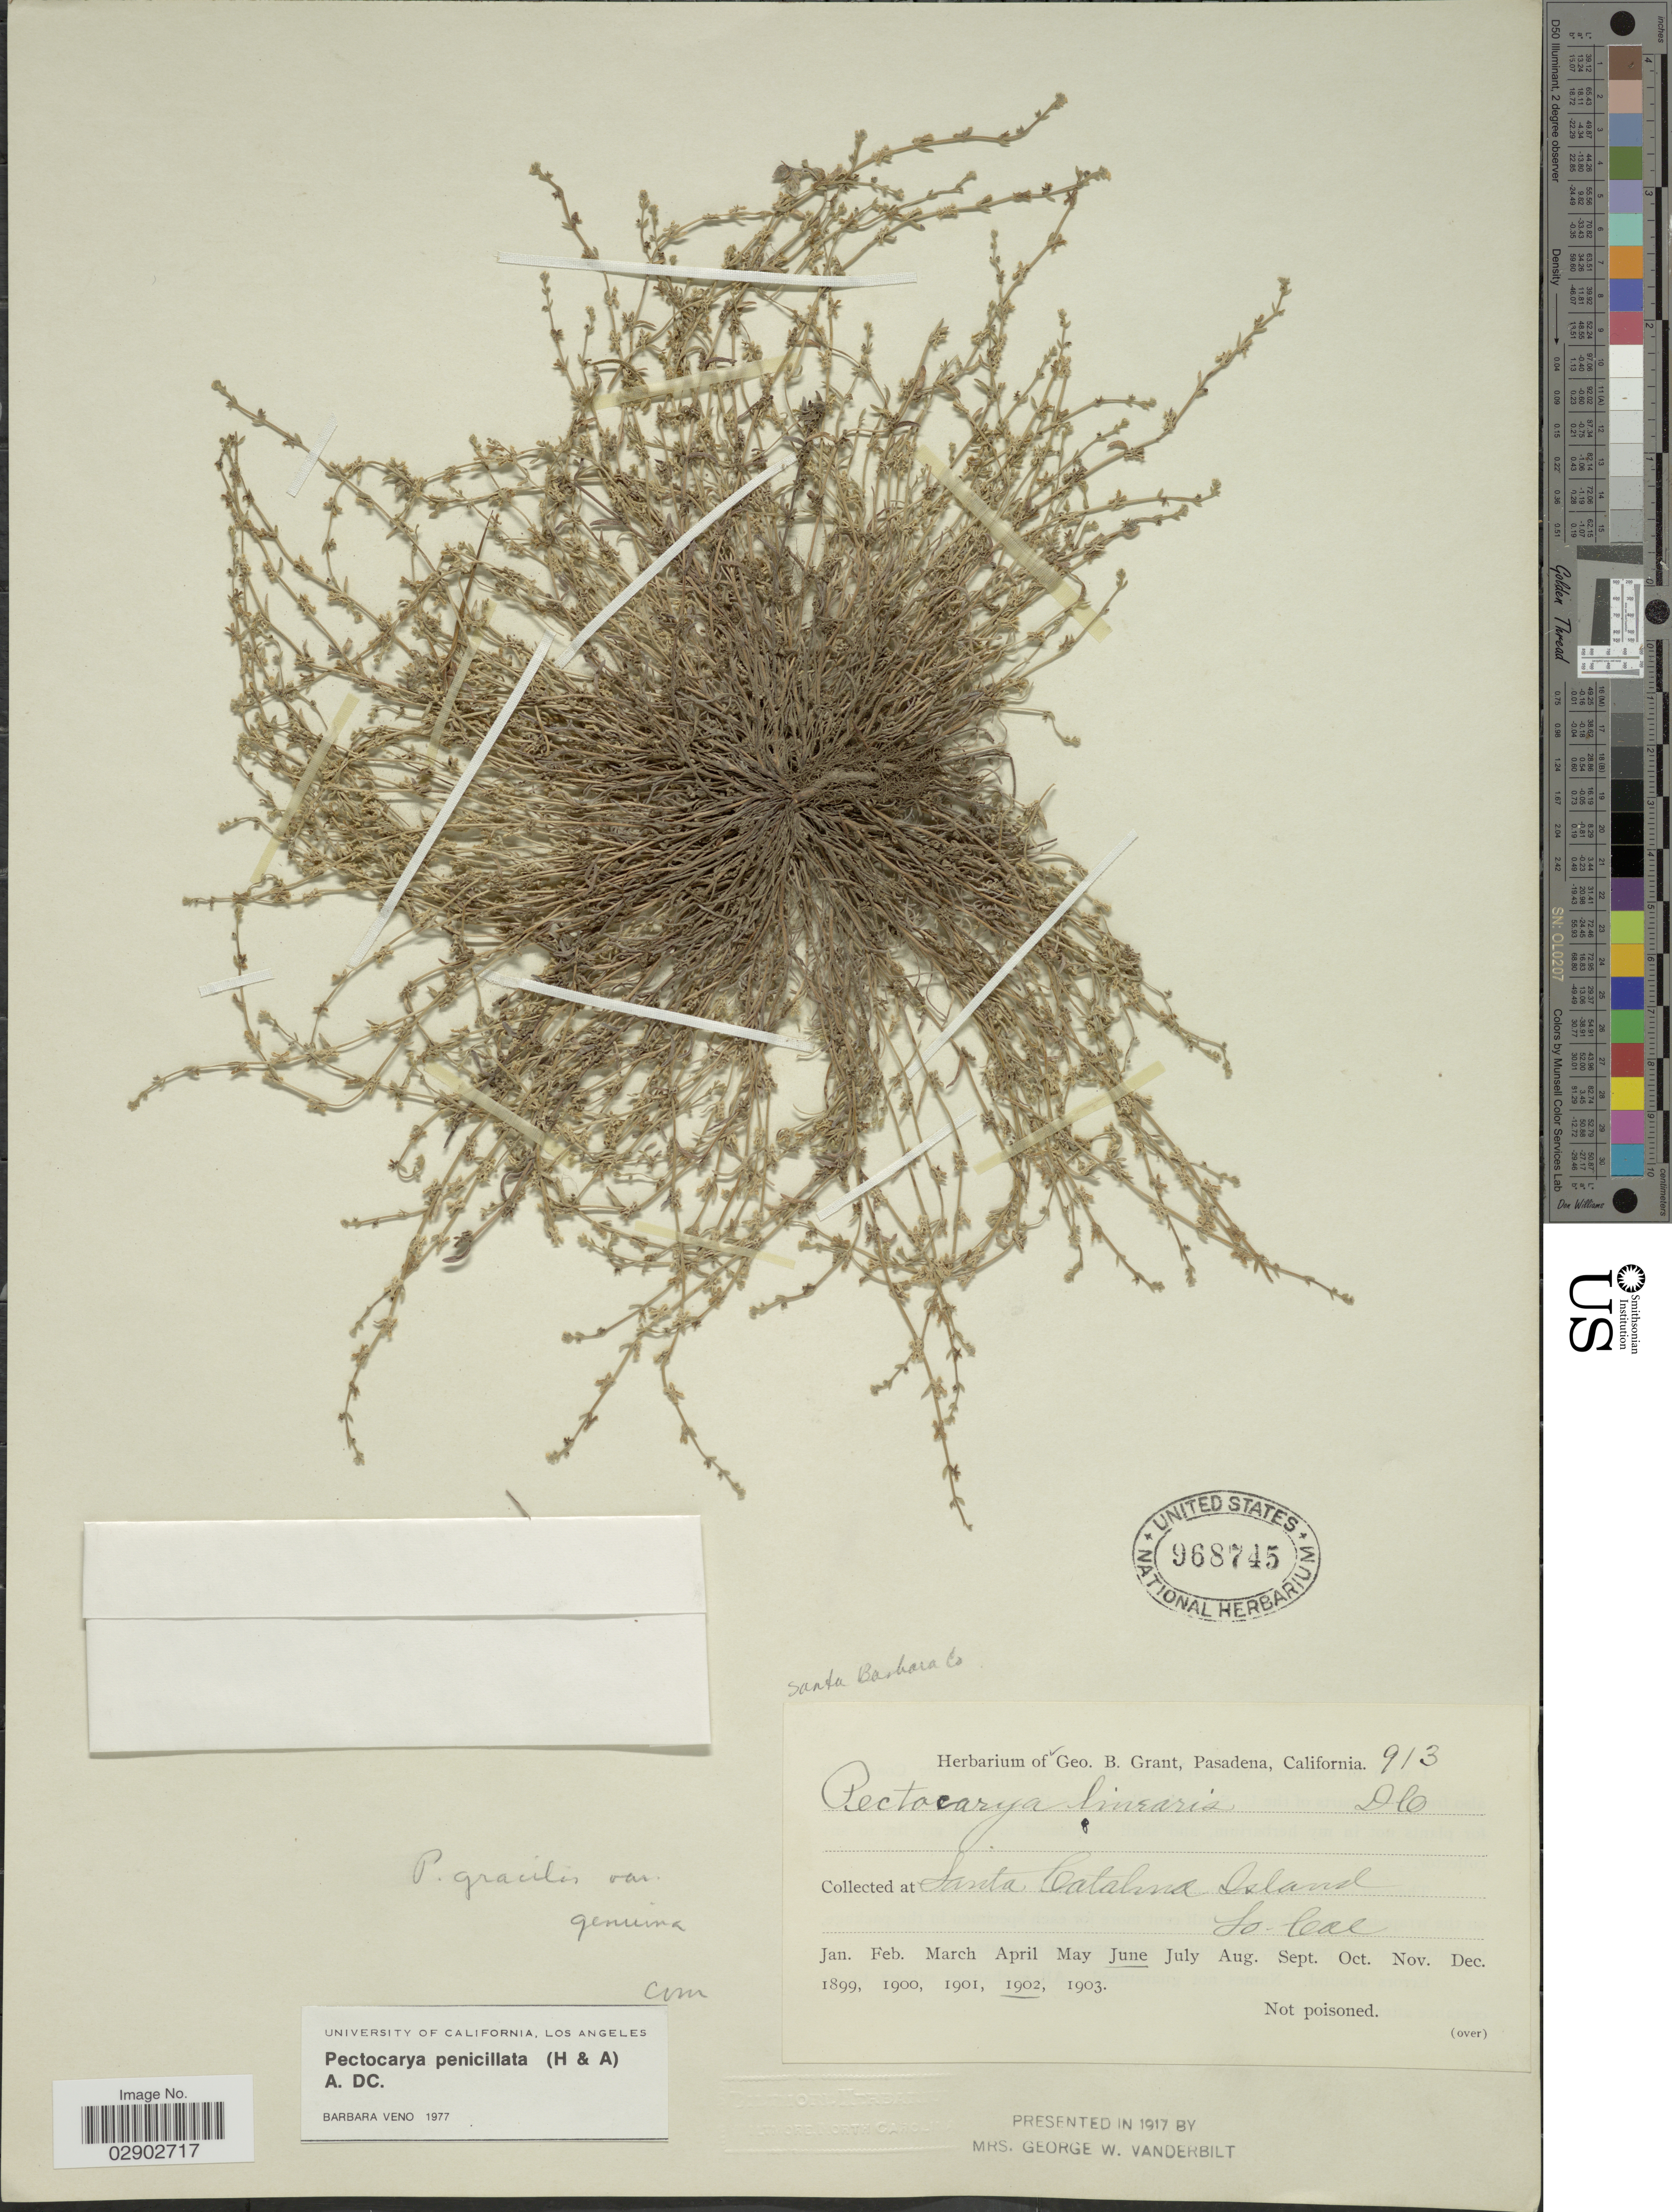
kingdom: Plantae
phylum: Tracheophyta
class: Magnoliopsida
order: Boraginales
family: Boraginaceae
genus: Pectocarya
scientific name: Pectocarya penicillata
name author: Hook. & Arn.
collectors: ex herb. Geo. B. Grant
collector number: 913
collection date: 1902-06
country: United States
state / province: California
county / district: Santa Barbara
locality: Santa Catalina Island, So. Santa Barbara Co.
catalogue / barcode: US 968745